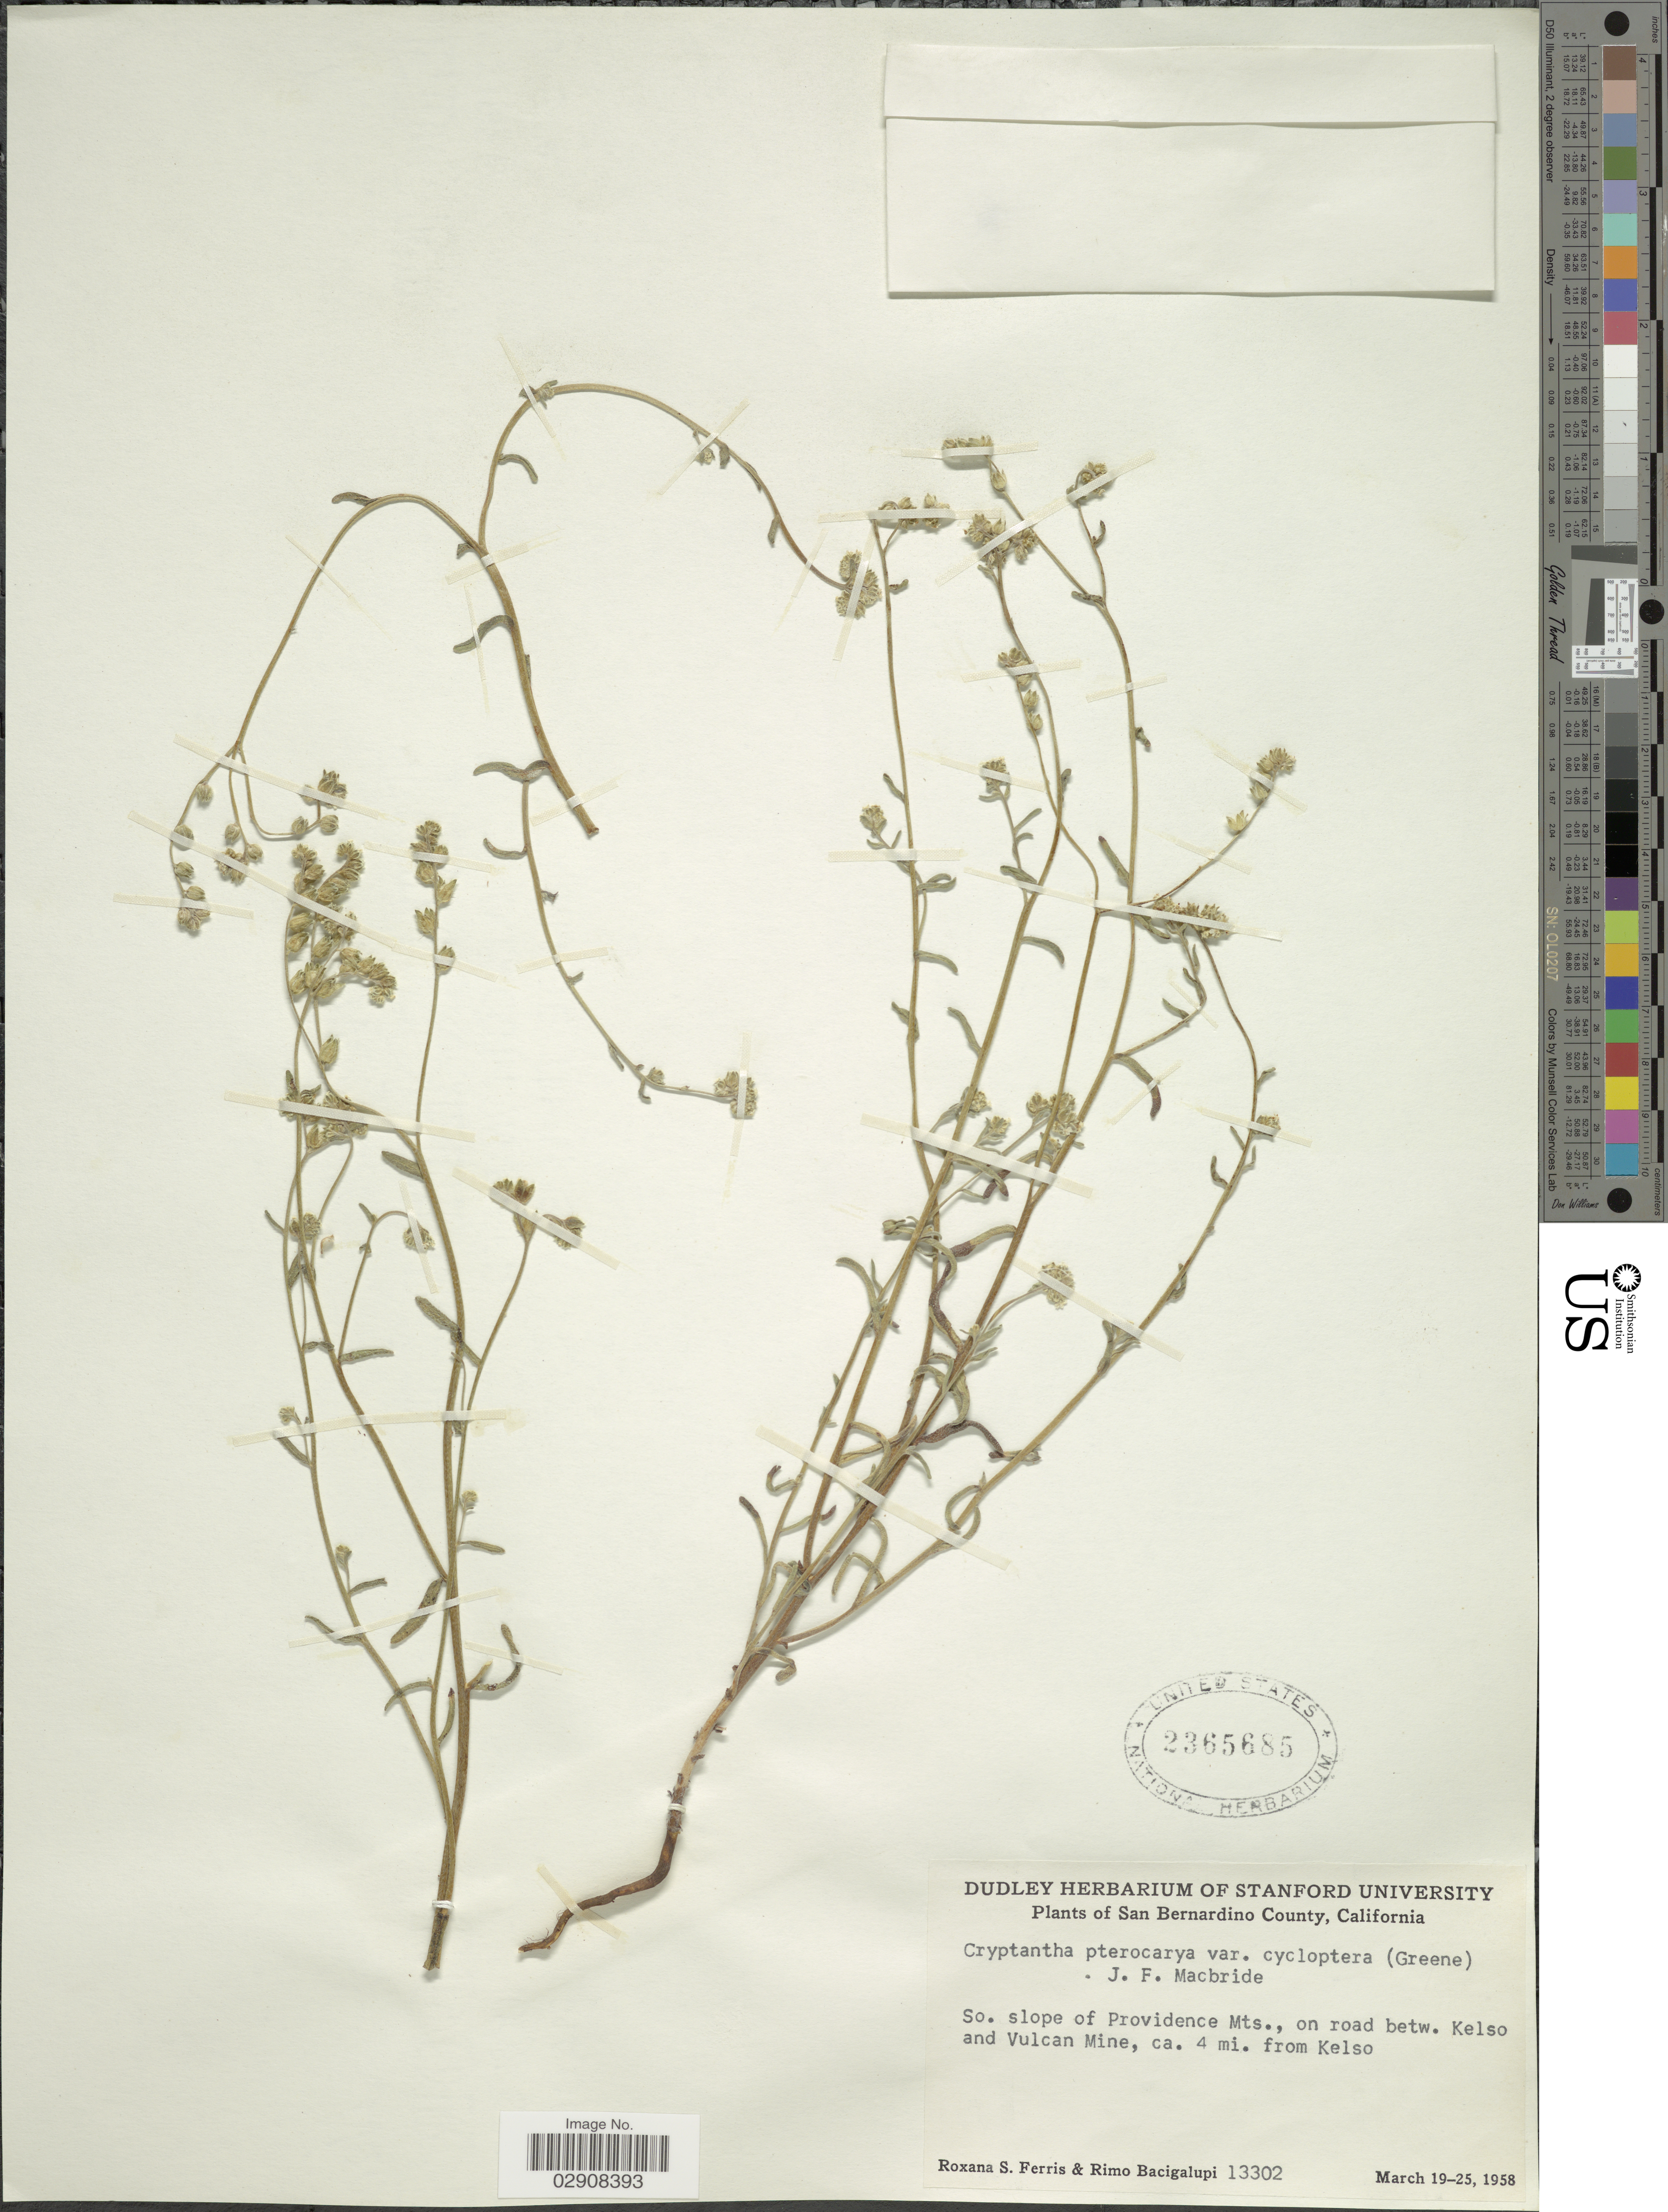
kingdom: Plantae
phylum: Tracheophyta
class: Magnoliopsida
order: Boraginales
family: Boraginaceae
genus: Cryptantha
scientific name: Cryptantha pterocarya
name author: (Torr.) Greene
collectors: R. S. Ferris & R. Bacigalupi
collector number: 13302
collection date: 1958-03-19/1958-03-25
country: United States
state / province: California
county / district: San Bernardino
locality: San Bernardino County. So. slope of Providence Mts., on road betw. Kelso and Vulcan Mine, ca. 4 mi. from Kelso.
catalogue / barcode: US 2365685